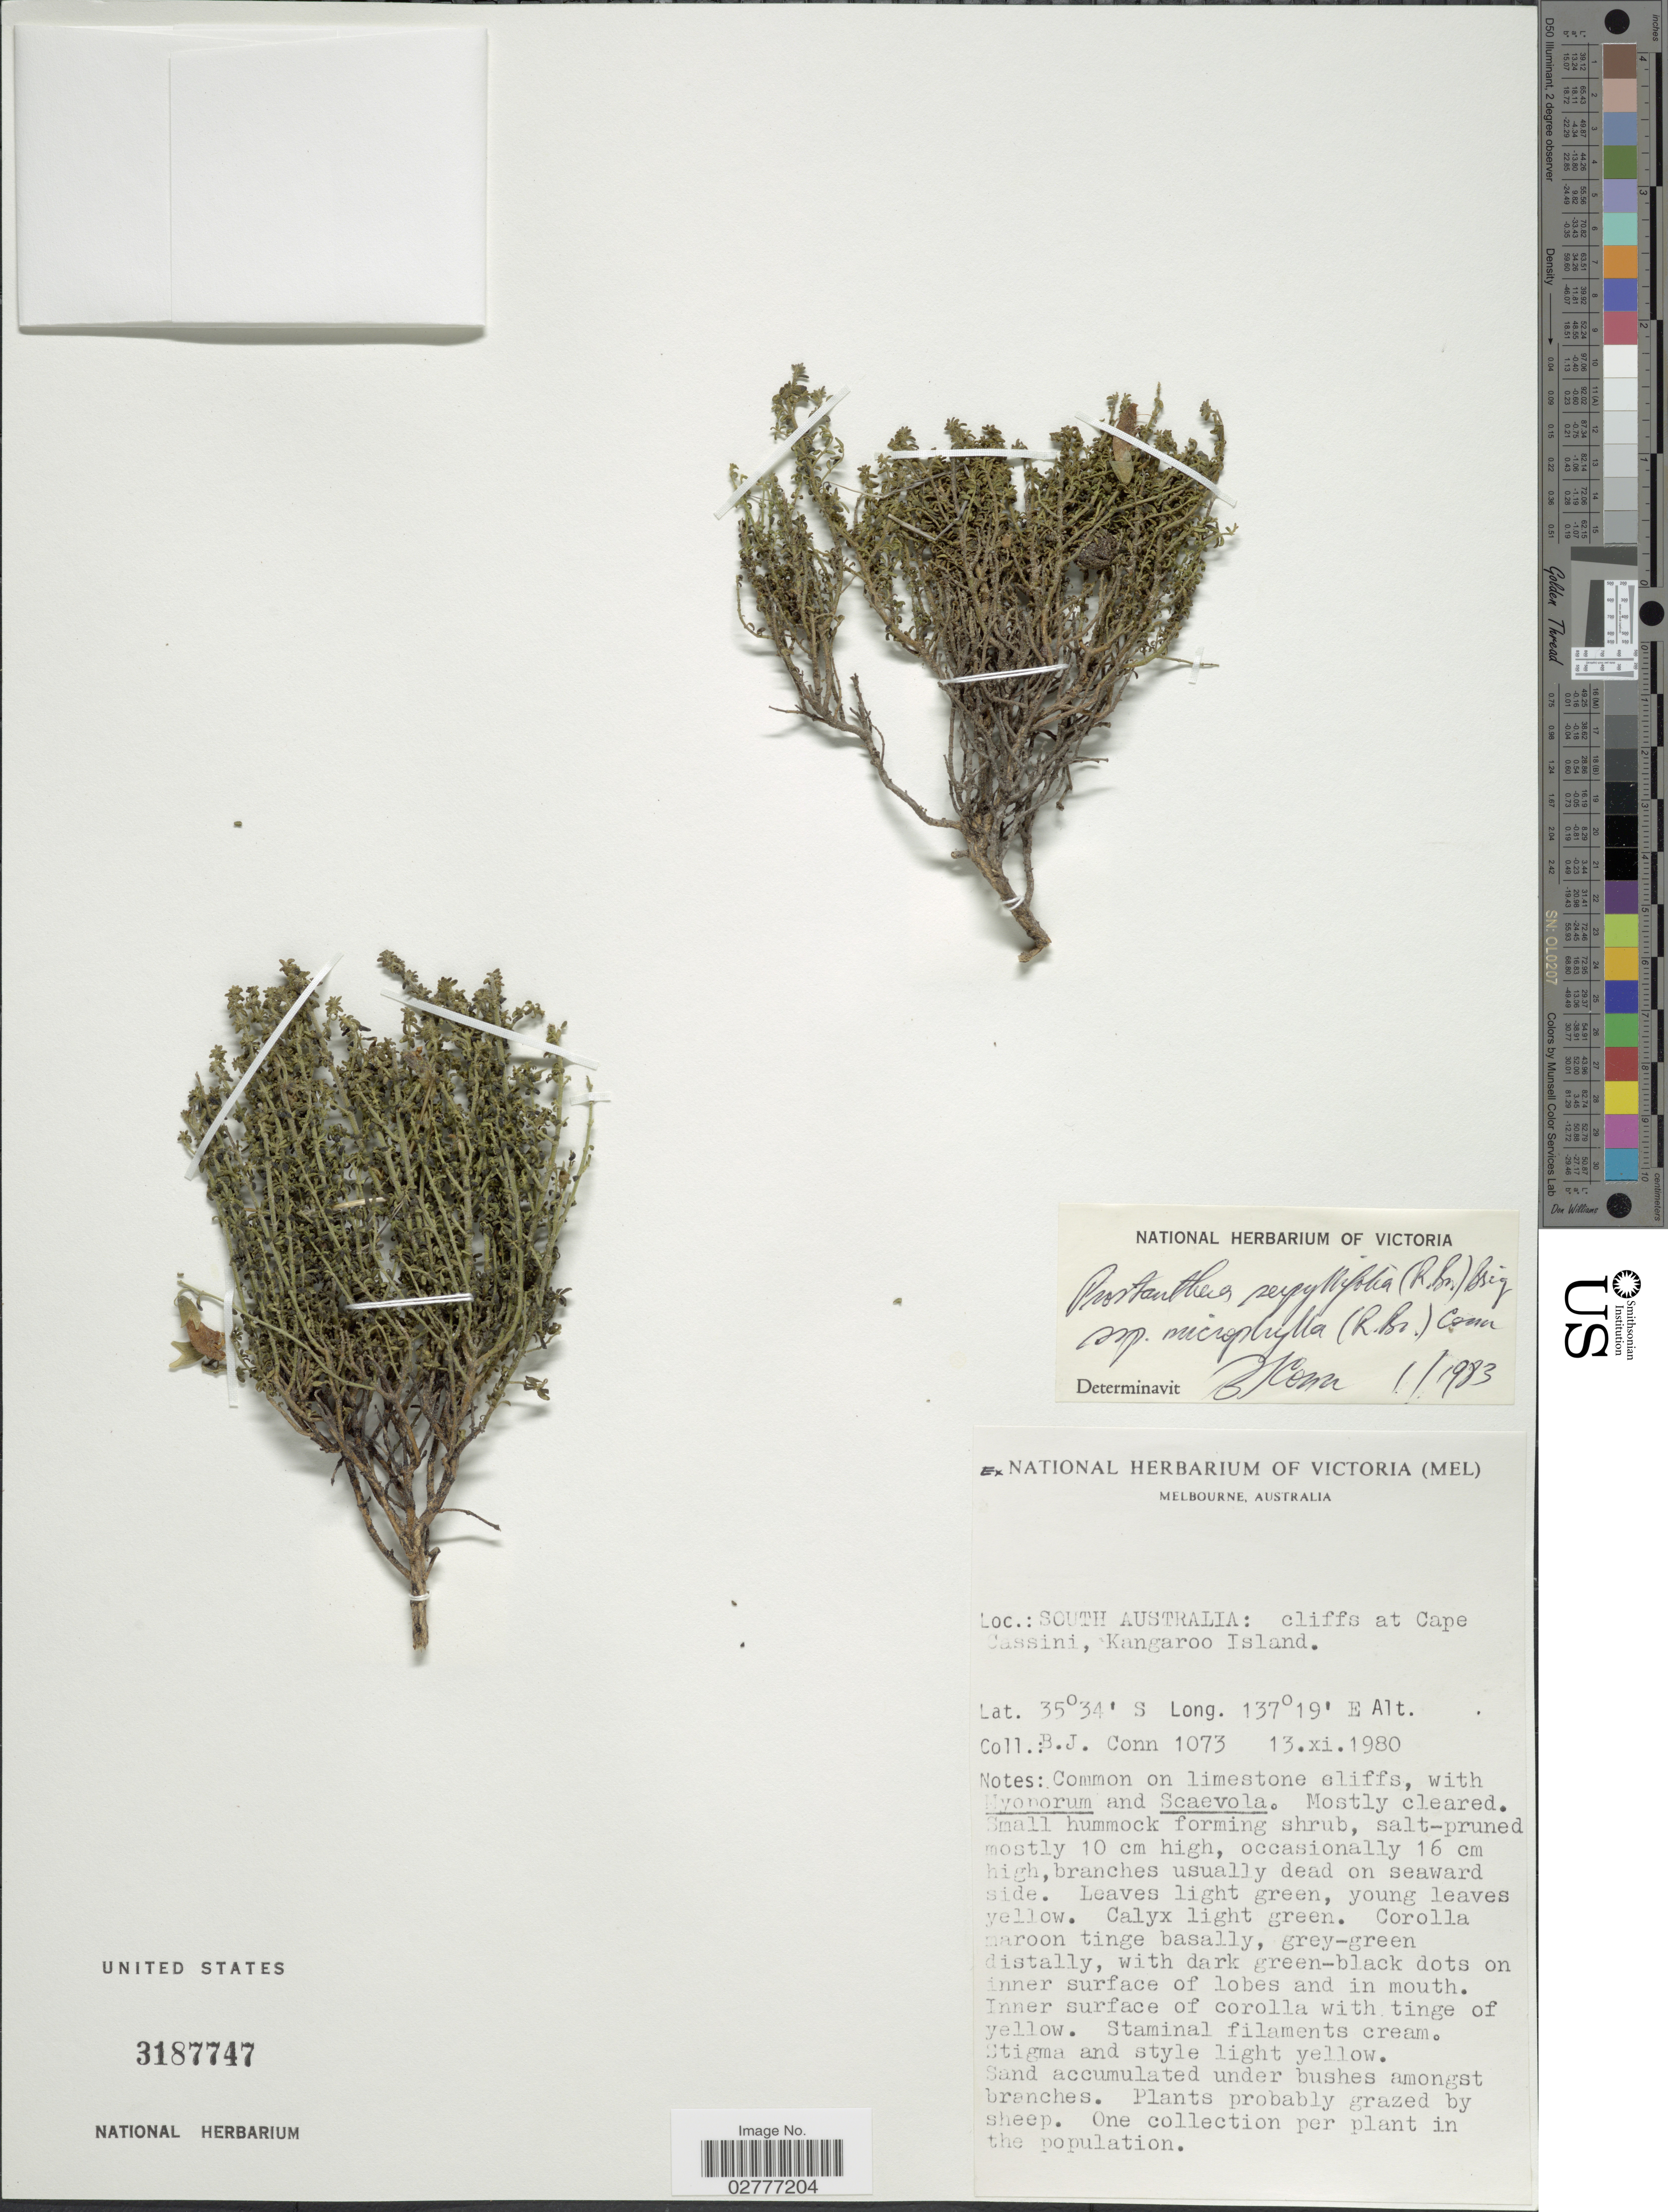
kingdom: Plantae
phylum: Tracheophyta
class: Magnoliopsida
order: Lamiales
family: Lamiaceae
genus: Prostanthera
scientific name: Prostanthera serpyllifolia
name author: (R. Br.) Briq.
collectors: B. Conn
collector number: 1073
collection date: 1980-11-13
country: Australia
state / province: South Australia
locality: Cliffs at Cape Cassini, Kangaroo Island.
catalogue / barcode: US 3187747